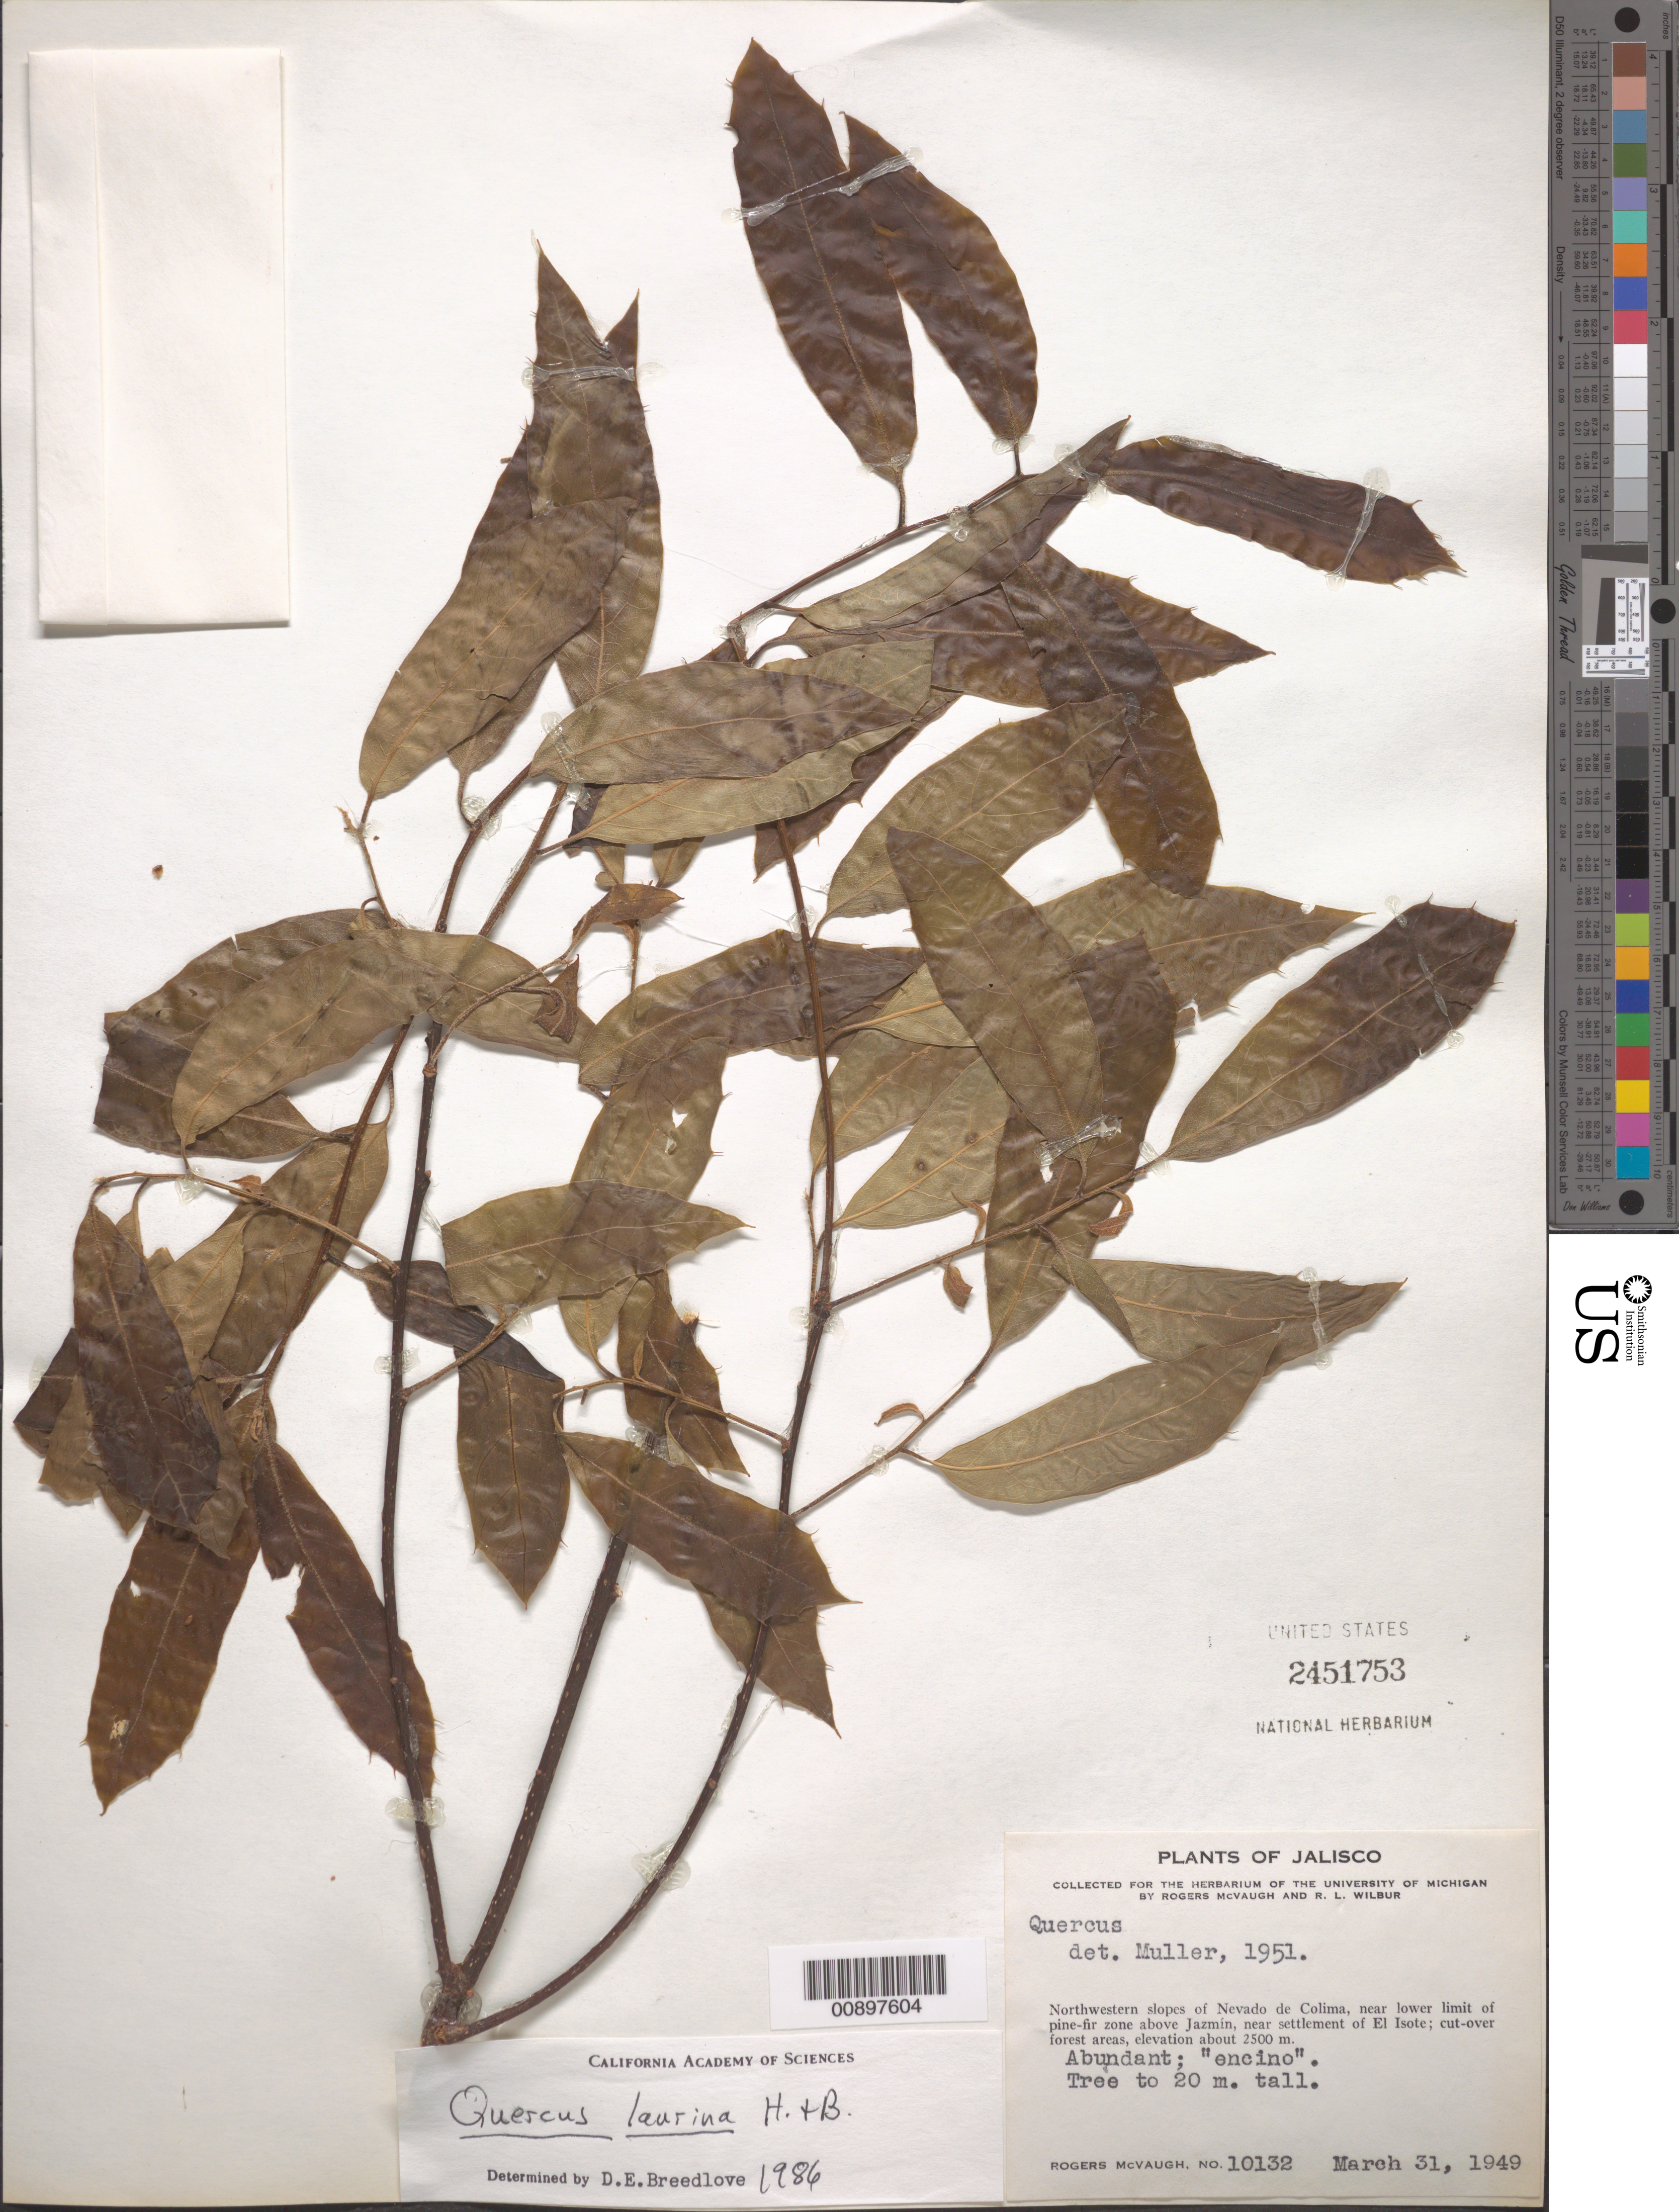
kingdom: Plantae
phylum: Tracheophyta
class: Magnoliopsida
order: Fagales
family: Fagaceae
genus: Quercus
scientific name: Quercus laurina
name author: Humb. & Bonpl.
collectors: R. McVaugh & R. L. Wilbur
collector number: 10132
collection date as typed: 31 Mar 1949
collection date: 1949-03-31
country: Mexico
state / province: Jalisco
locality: Northwestern slopes of Nevado de Colima, near lower limit of pine-fir zone above Jazmín, near settlement of El Isote.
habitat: Cut-over forest areas.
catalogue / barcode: US 2451753